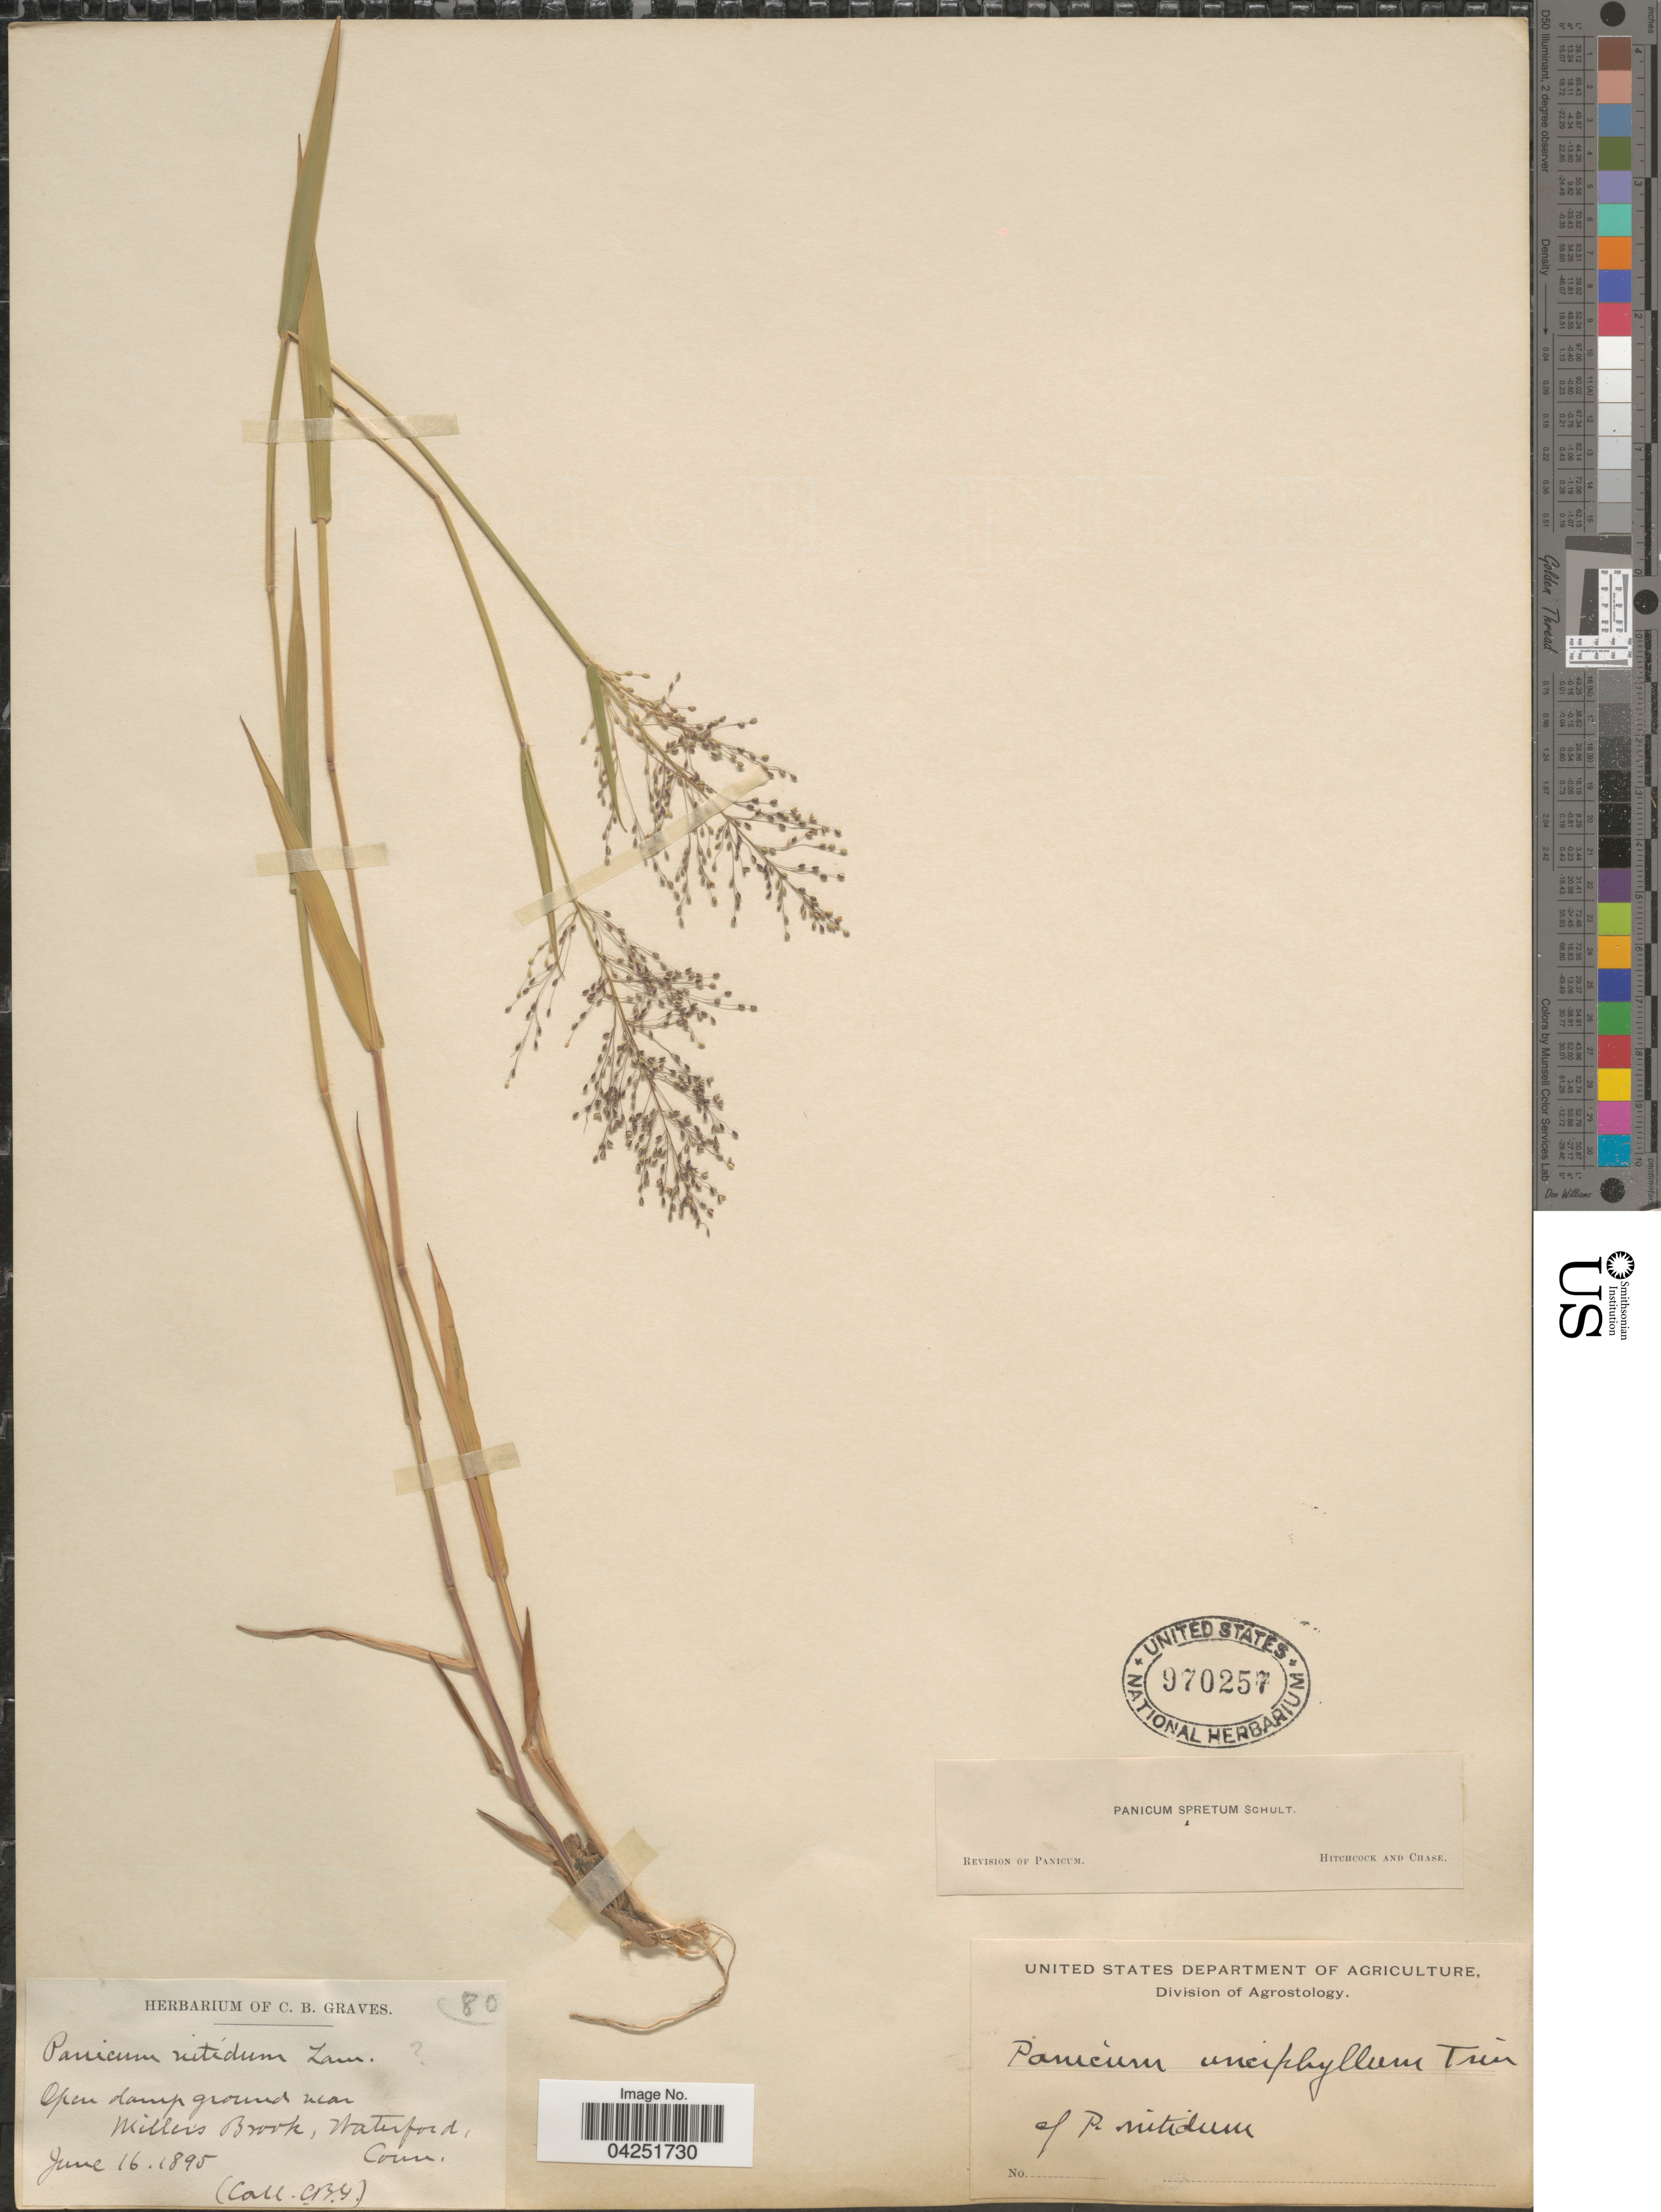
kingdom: Plantae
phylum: Tracheophyta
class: Liliopsida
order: Poales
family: Poaceae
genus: Dichanthelium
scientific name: Dichanthelium acuminatum var. densiflorum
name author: (Rand & Redfield) Gould & C.A. Clark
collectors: C. Graves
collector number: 80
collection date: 1895-06-16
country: United States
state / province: Connecticut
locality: Open damp ground near Miller's Brook, Waterford.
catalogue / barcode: US 970257